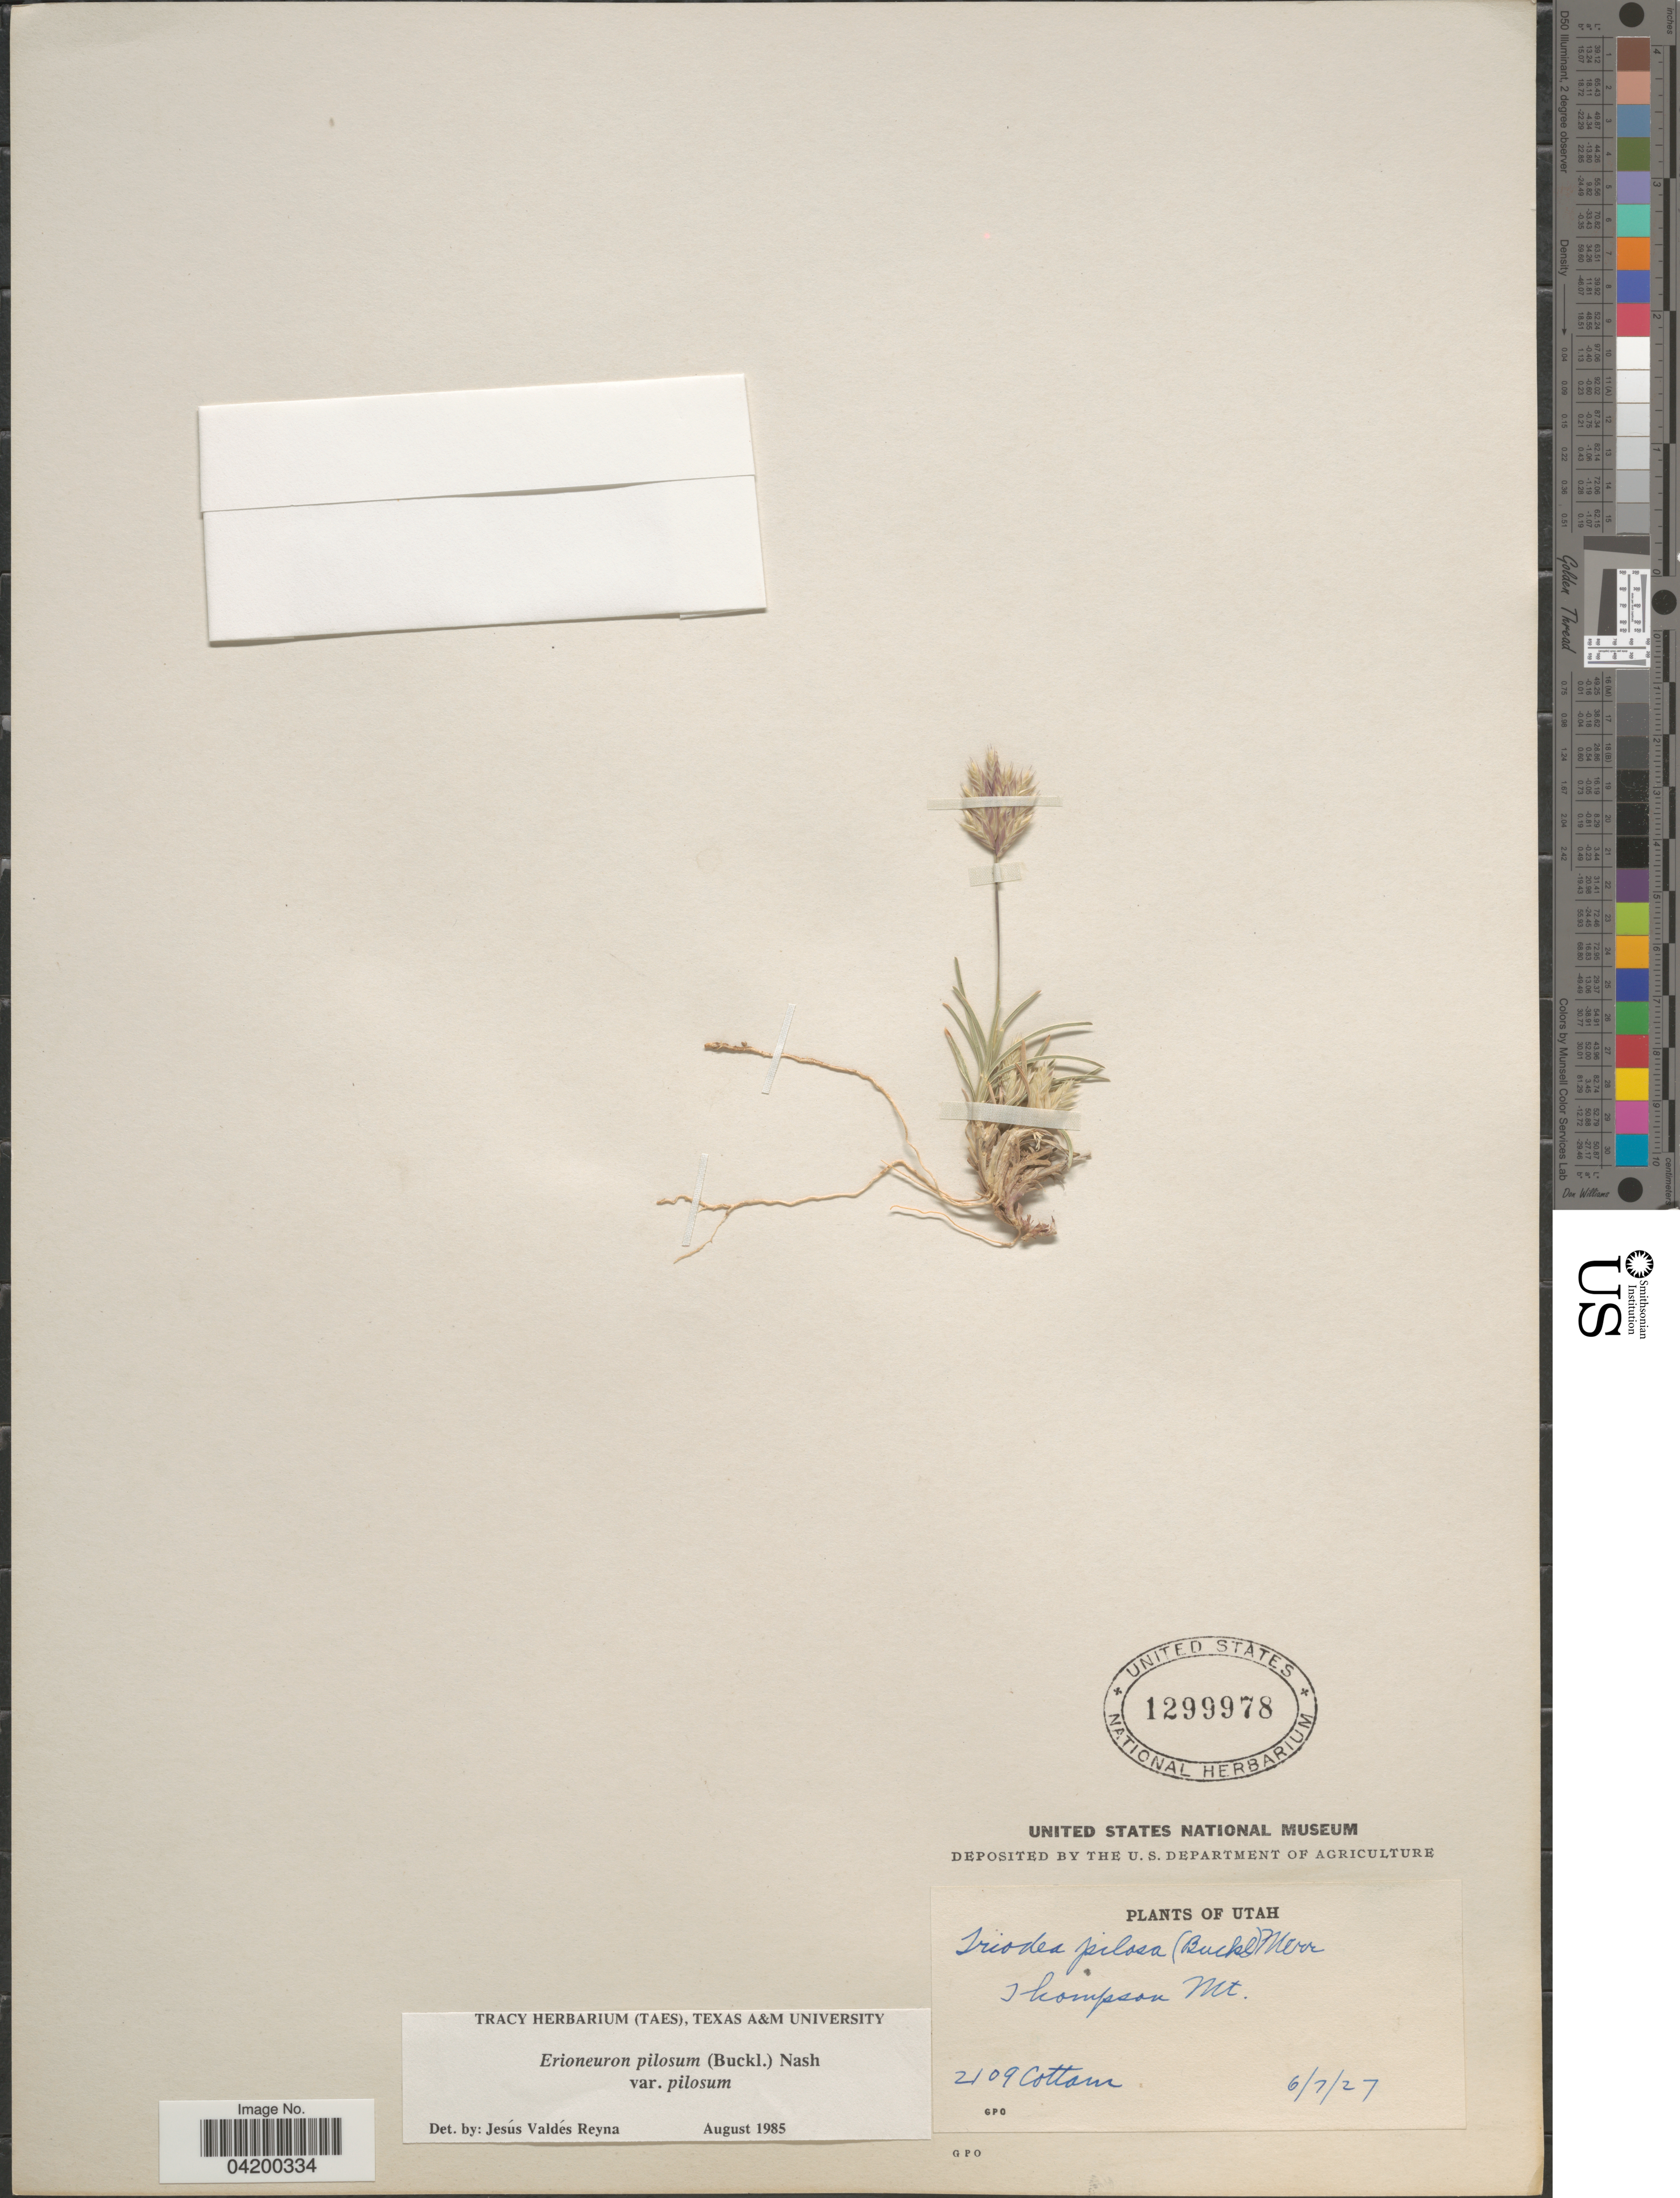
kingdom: Plantae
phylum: Tracheophyta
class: Liliopsida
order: Poales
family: Poaceae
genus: Erioneuron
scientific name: Erioneuron pilosum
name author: (Buckley) Nash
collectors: Cottam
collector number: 2109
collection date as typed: Transcribed d/m/y: 7/6/27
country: United States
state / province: Utah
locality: Thompson Mt.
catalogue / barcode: US 1299978